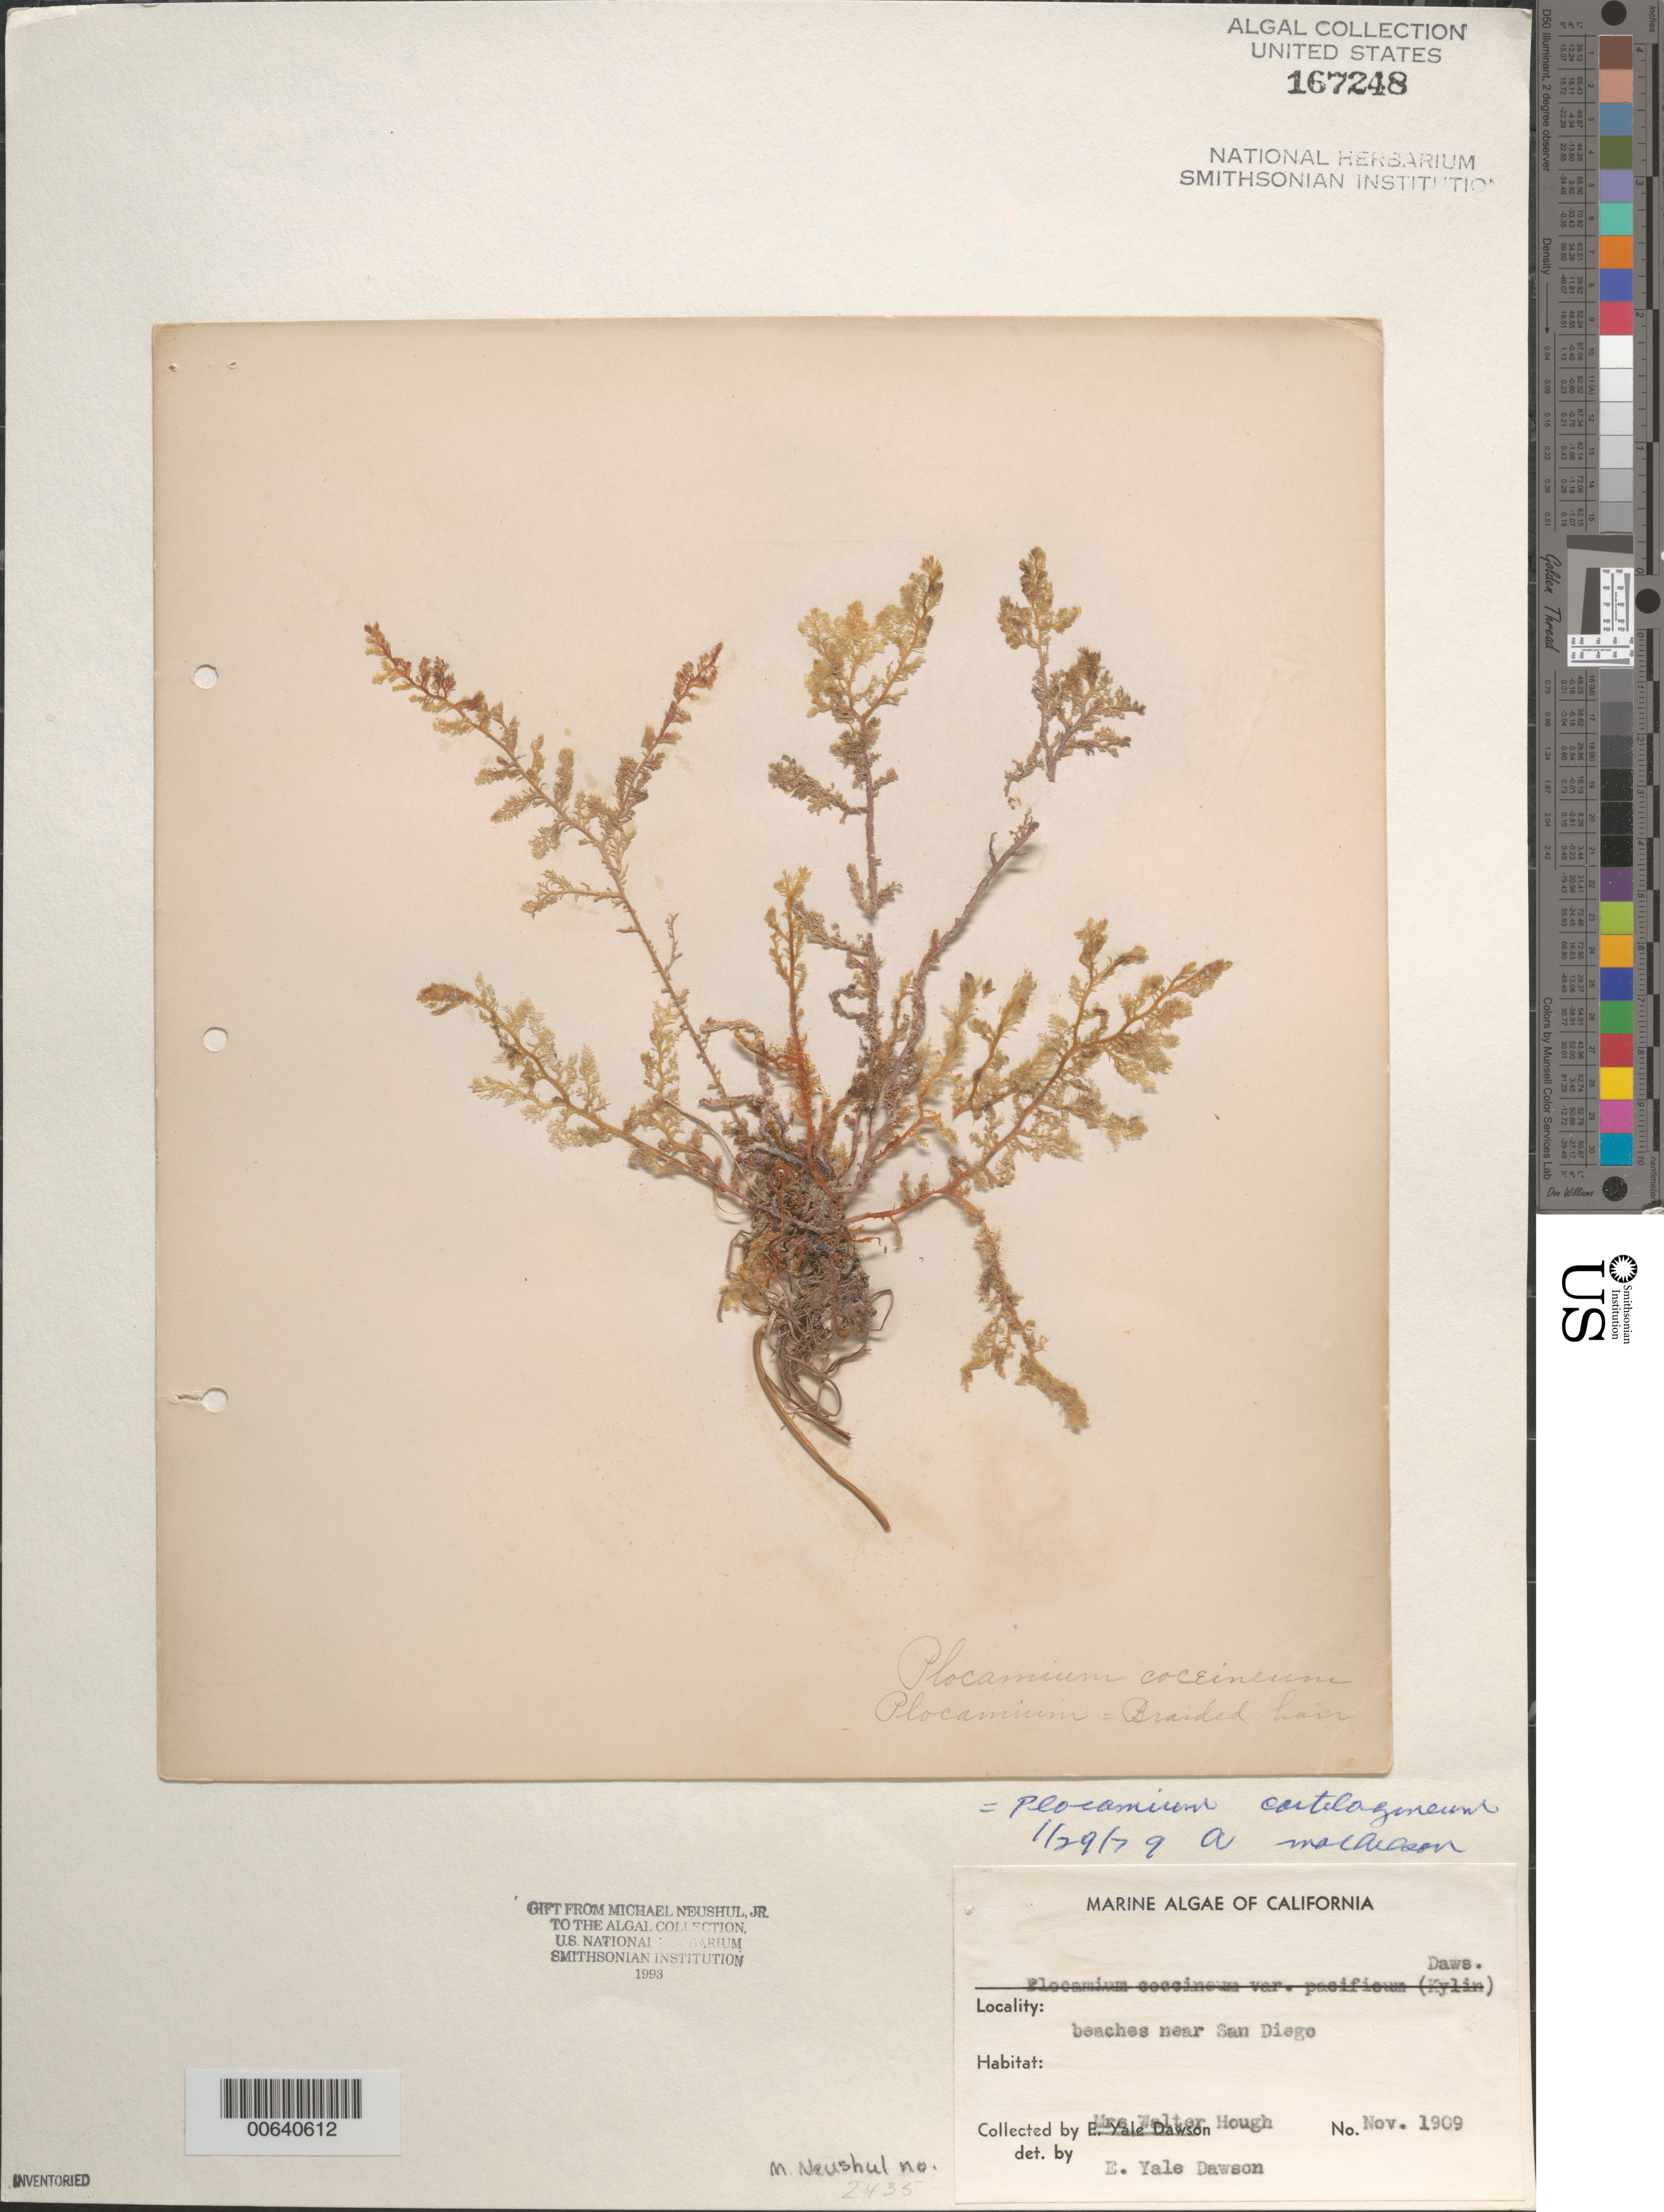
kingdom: Plantae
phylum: Rhodophyta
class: Florideophyceae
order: Plocamiales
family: Plocamiaceae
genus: Plocamium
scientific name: Plocamium cartilagineum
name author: (L.) P.S. Dixon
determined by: Mathieson, A. C.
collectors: Mrs W. Hough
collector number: Neushul 2435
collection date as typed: Nov 1909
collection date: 1909-11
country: United States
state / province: California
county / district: San Diego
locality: Beaches near San Diego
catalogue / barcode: US 167248